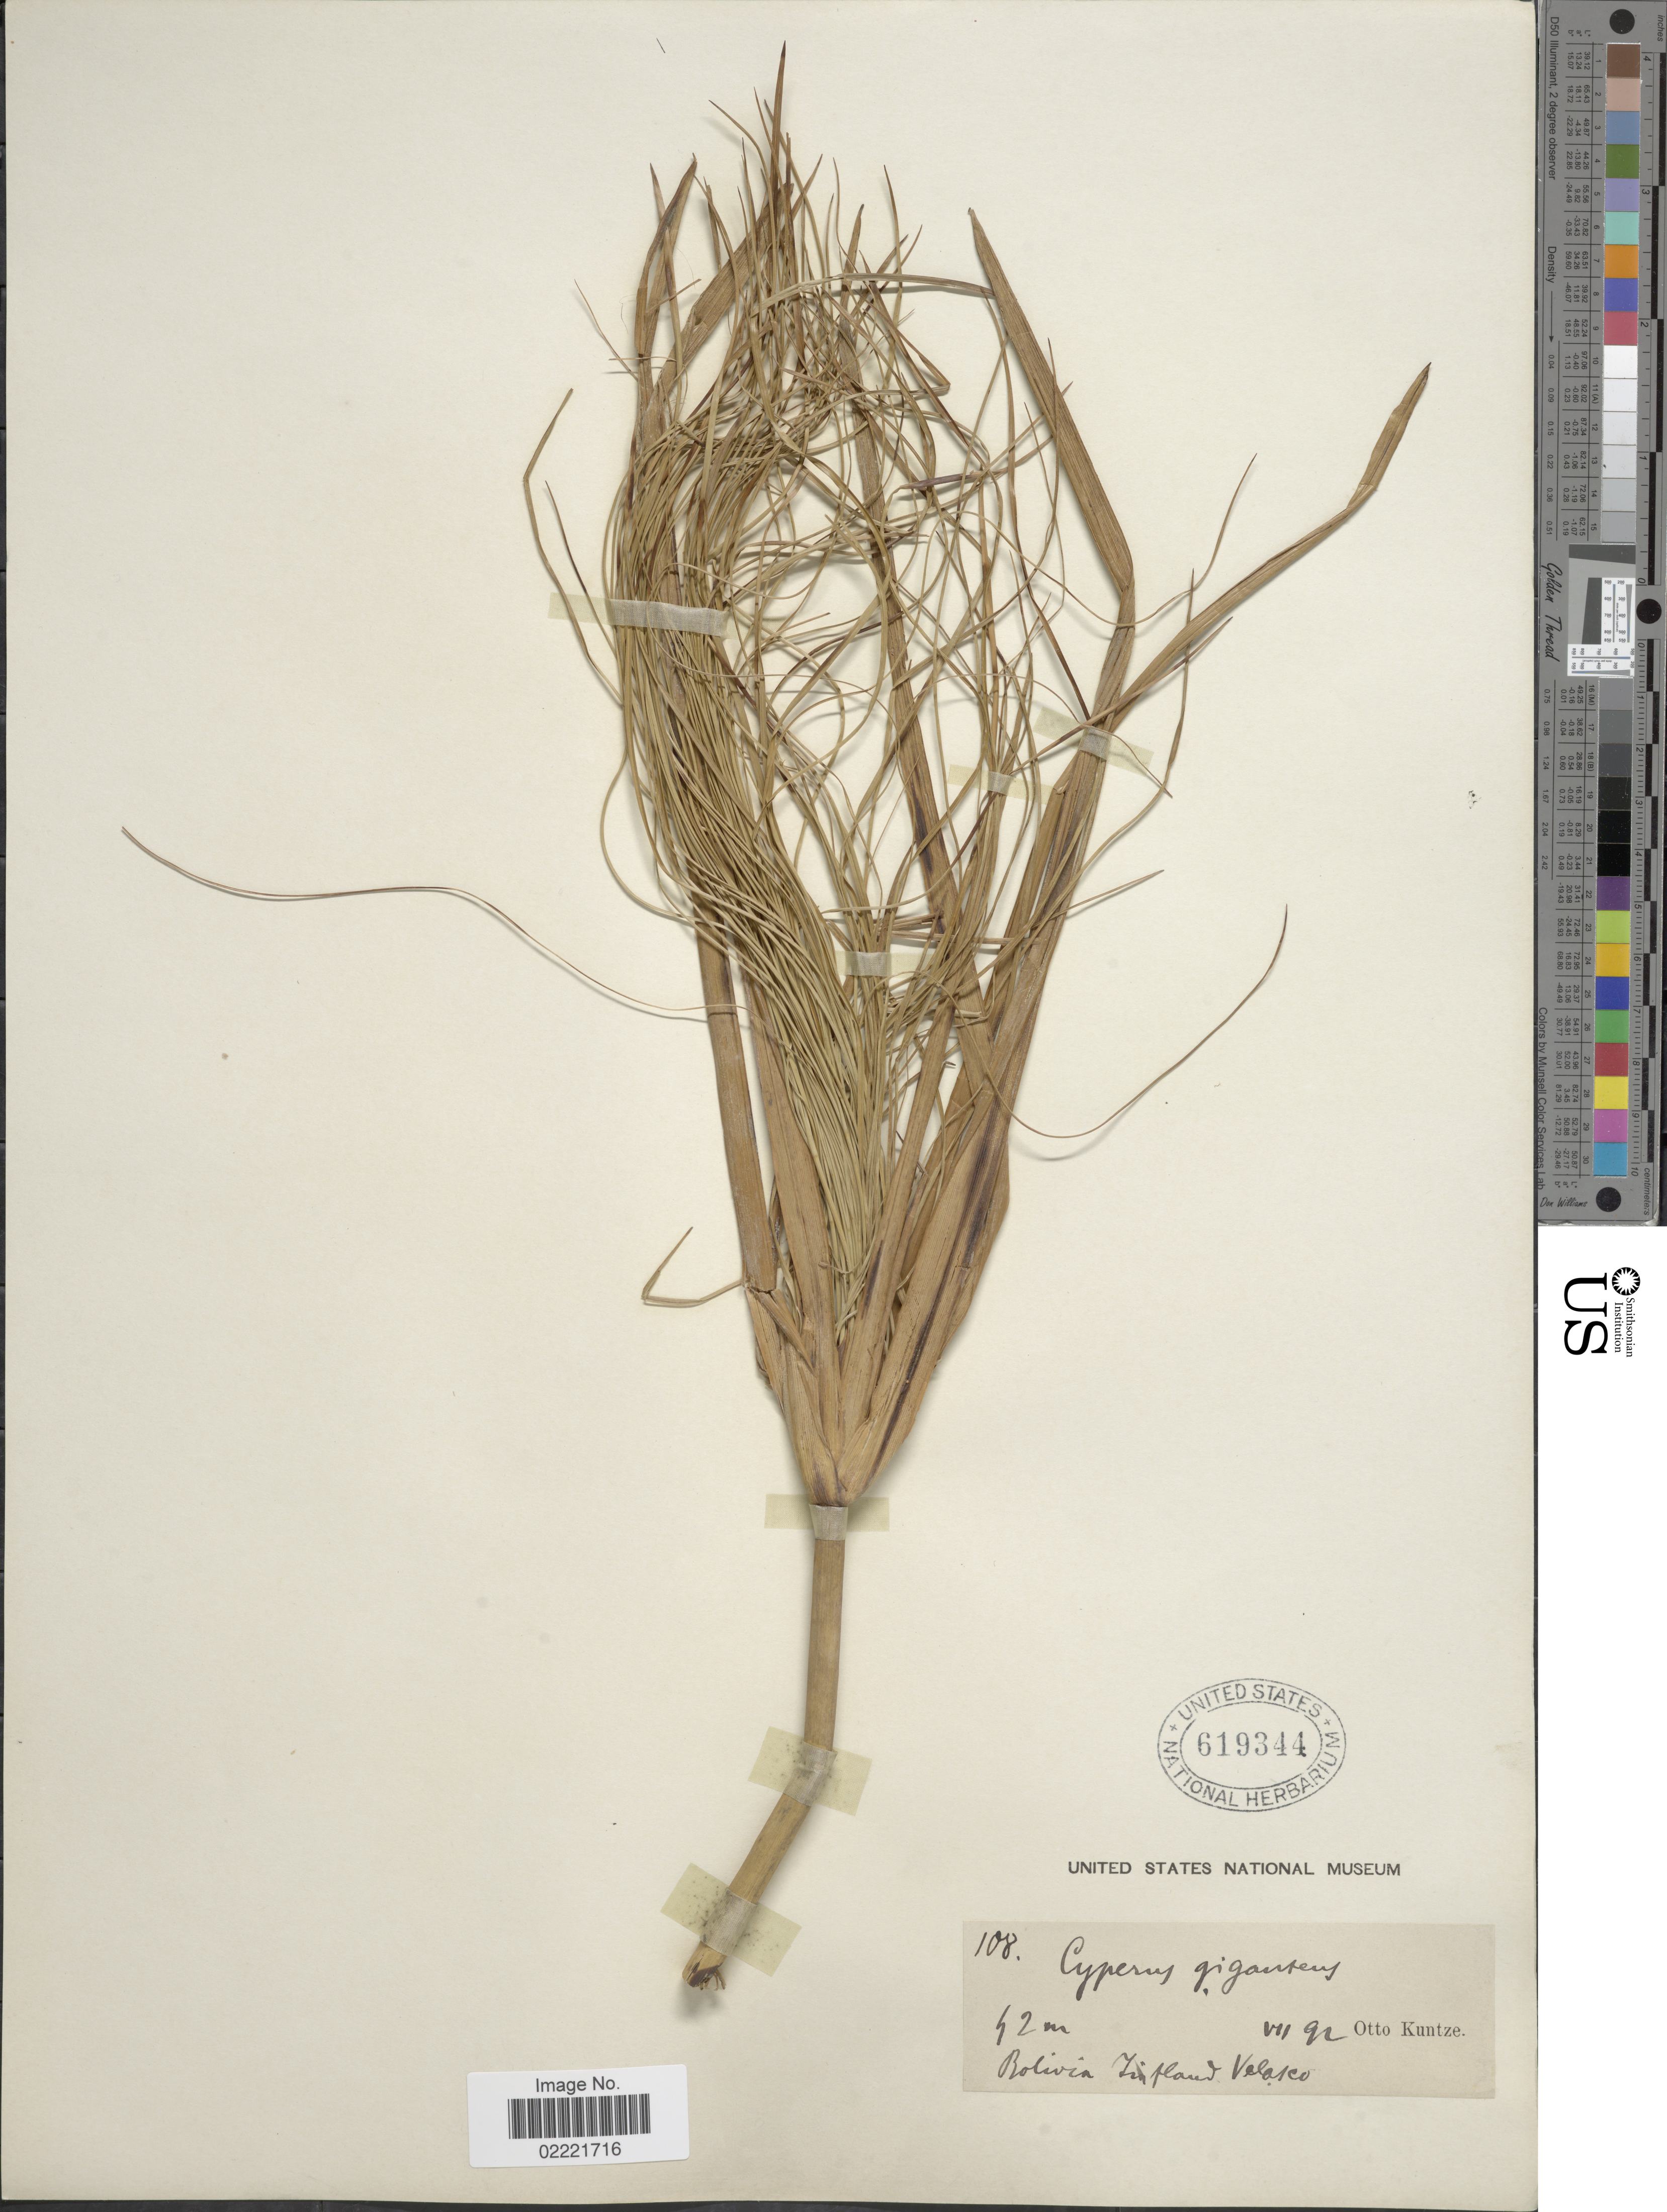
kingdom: Plantae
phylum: Tracheophyta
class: Liliopsida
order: Poales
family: Cyperaceae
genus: Cyperus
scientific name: Cyperus giganteus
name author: Vahl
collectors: C.E.O. Kuntze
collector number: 108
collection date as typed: Transcribed d/m/y: /7/92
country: Bolivia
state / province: Santa Cruz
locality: Velasco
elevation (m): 42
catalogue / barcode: US 619344